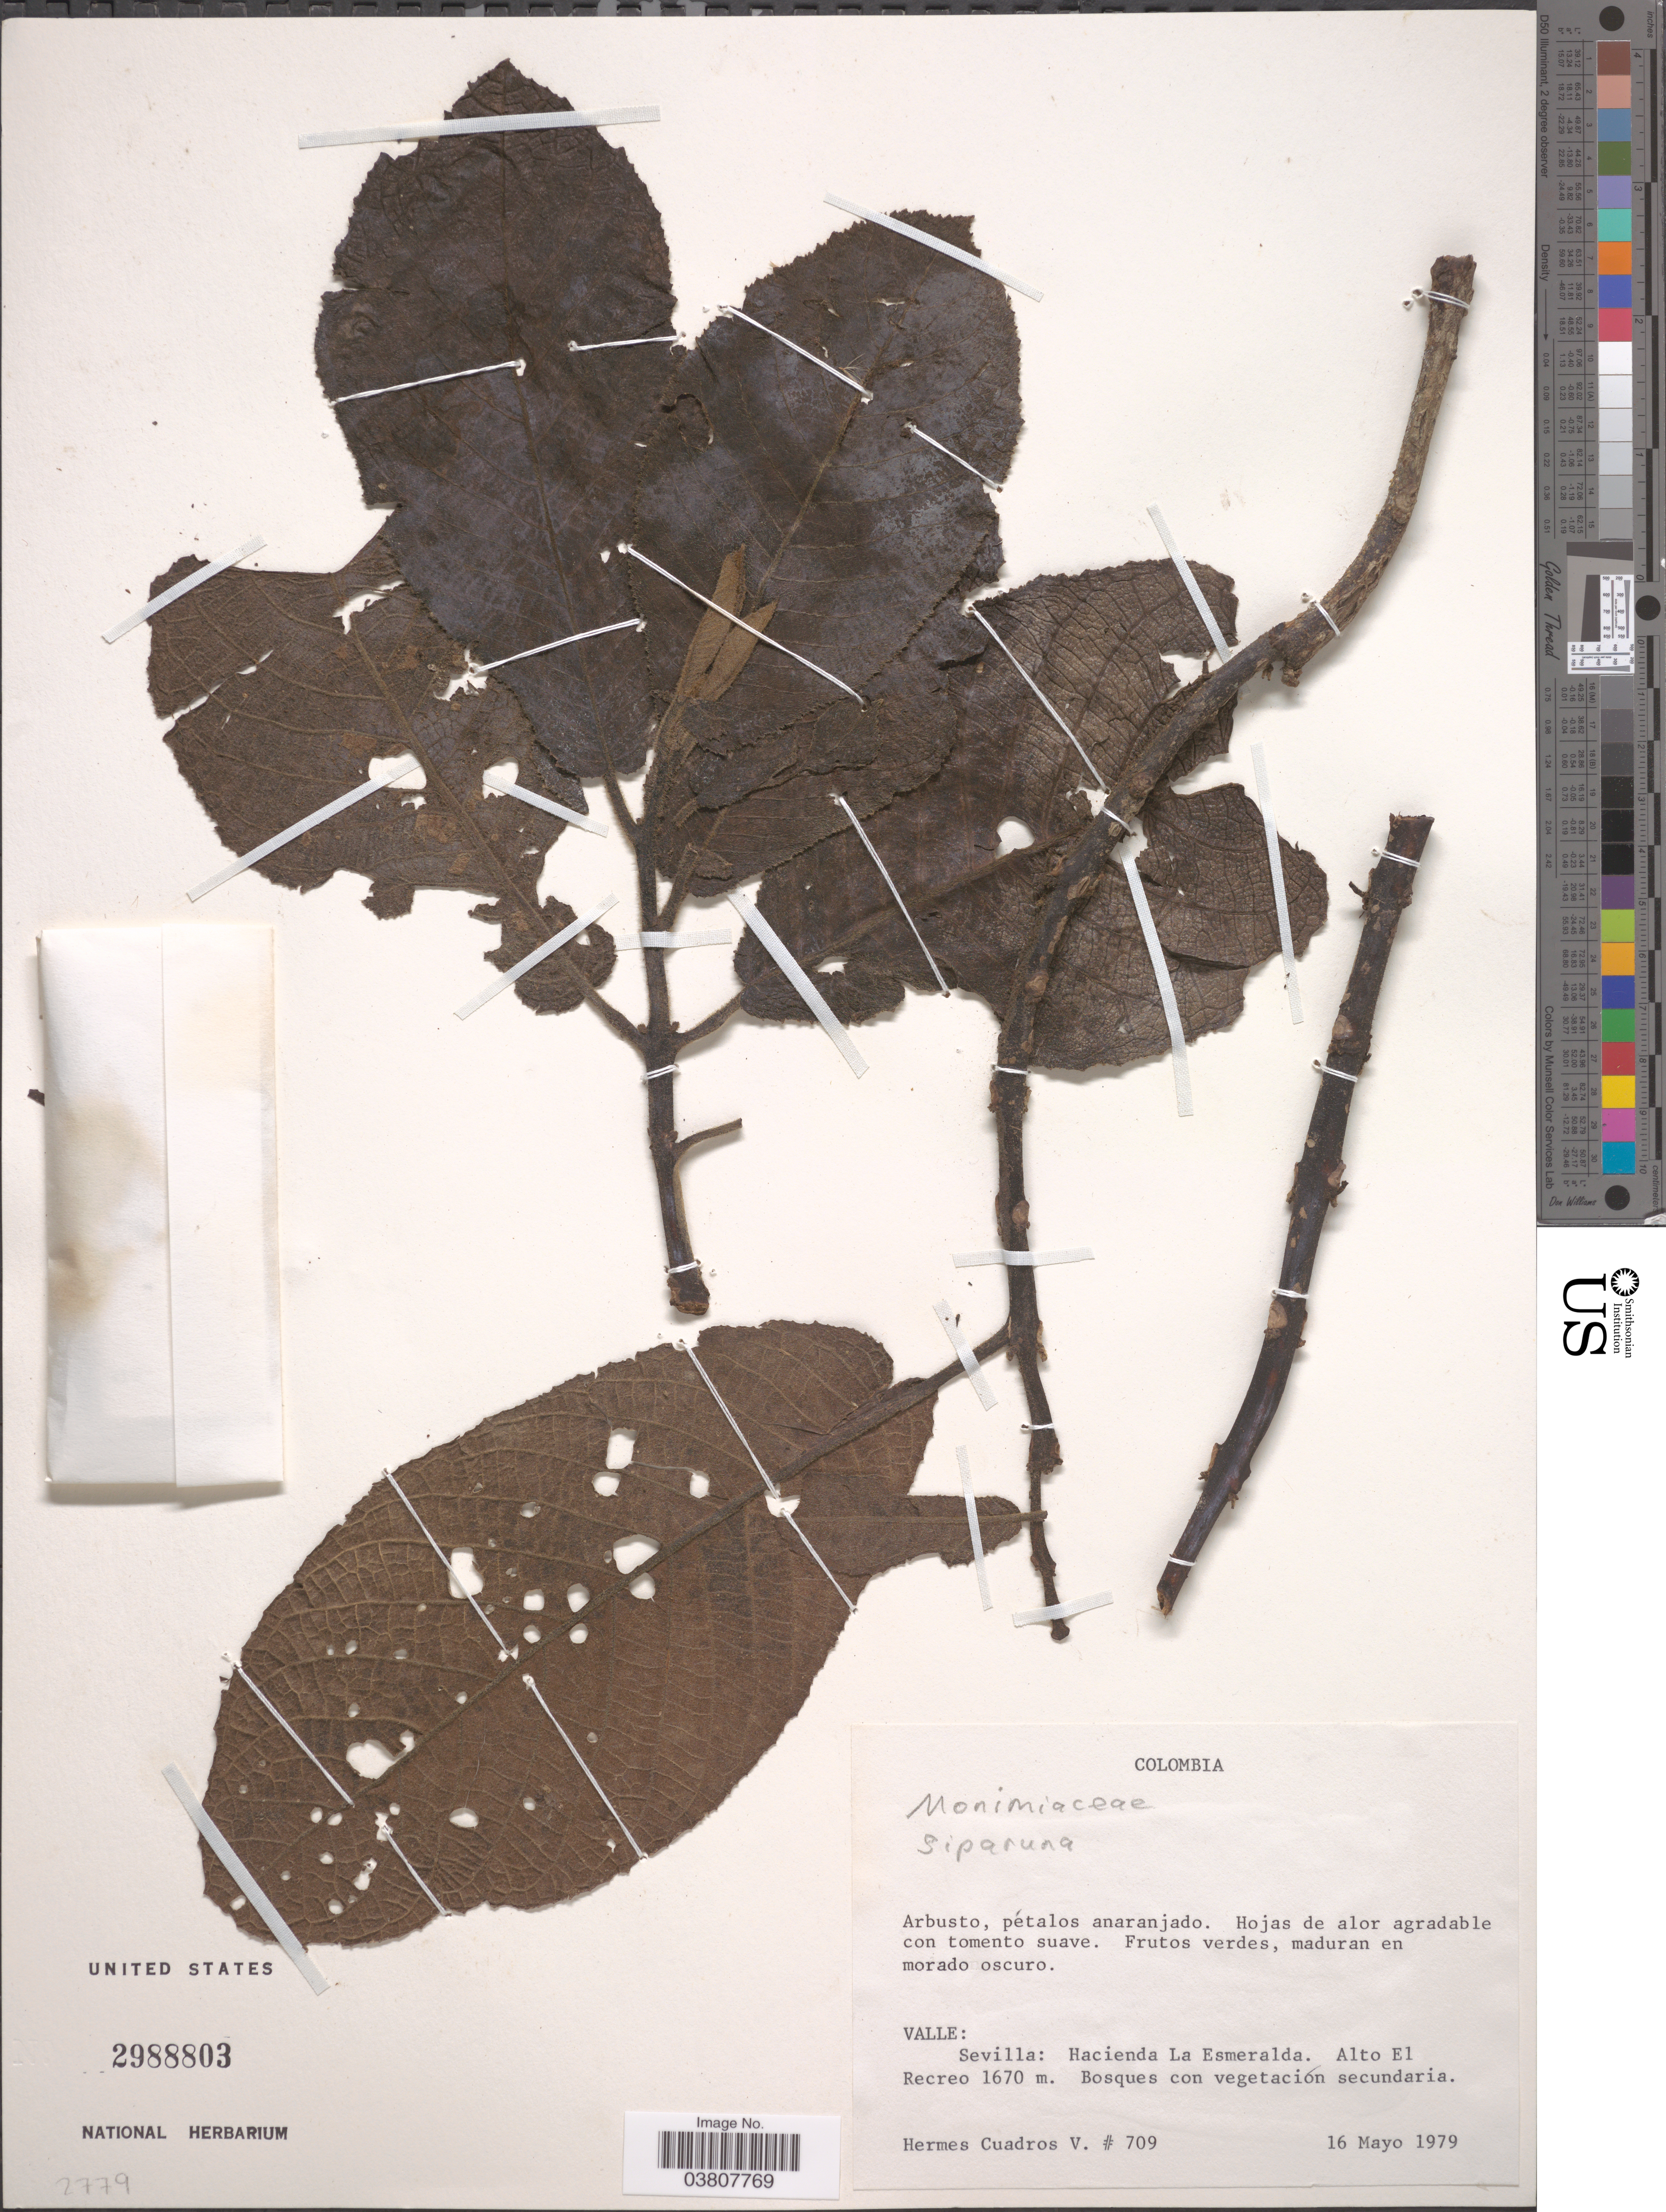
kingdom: Plantae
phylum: Tracheophyta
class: Magnoliopsida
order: Laurales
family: Siparunaceae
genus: Siparuna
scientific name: Siparuna sp.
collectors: H. Cuadros V.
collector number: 709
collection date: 1979-05-16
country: Colombia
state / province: Valle del Cauca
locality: Valle: Sevilla: Hacienda La Esmeralda. Alto El Recreo.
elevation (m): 1670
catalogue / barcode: US 2988803